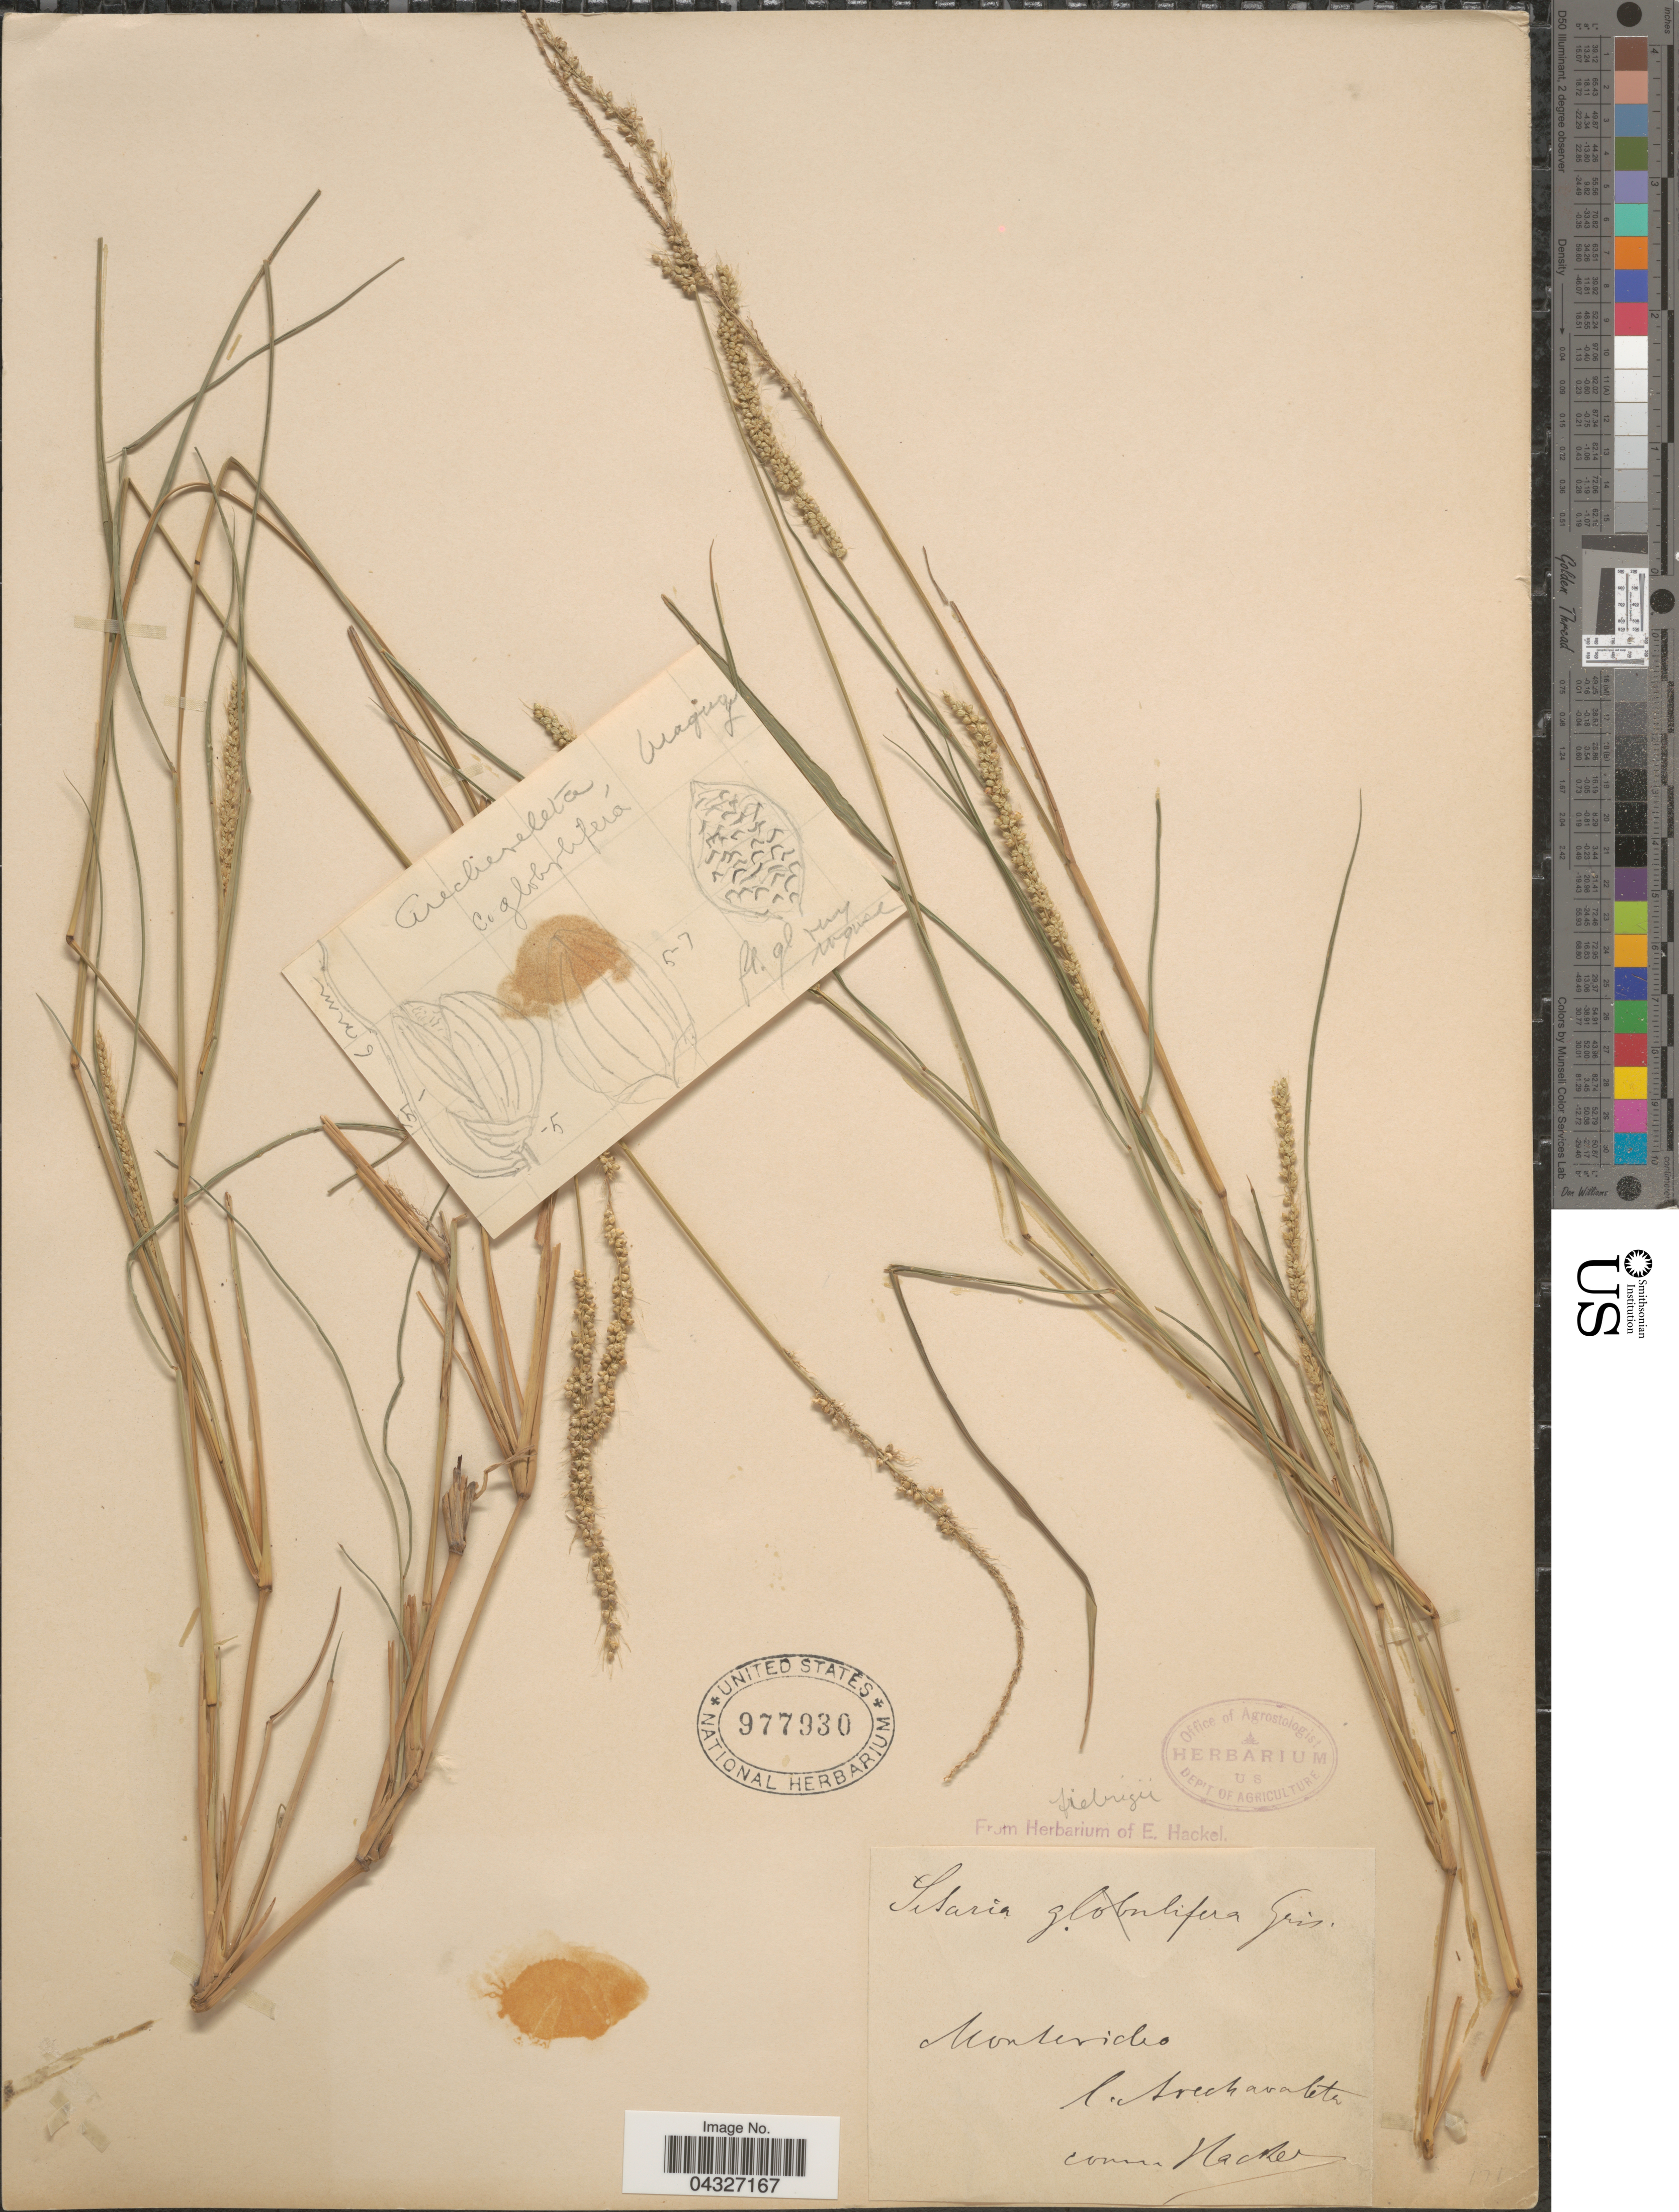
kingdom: Plantae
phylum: Tracheophyta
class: Liliopsida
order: Poales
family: Poaceae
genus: Setaria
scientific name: Setaria fiebrigii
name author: R.A.W. Herrm.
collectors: Arechavaleta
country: Uruguay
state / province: Montevideo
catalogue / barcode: US 977930